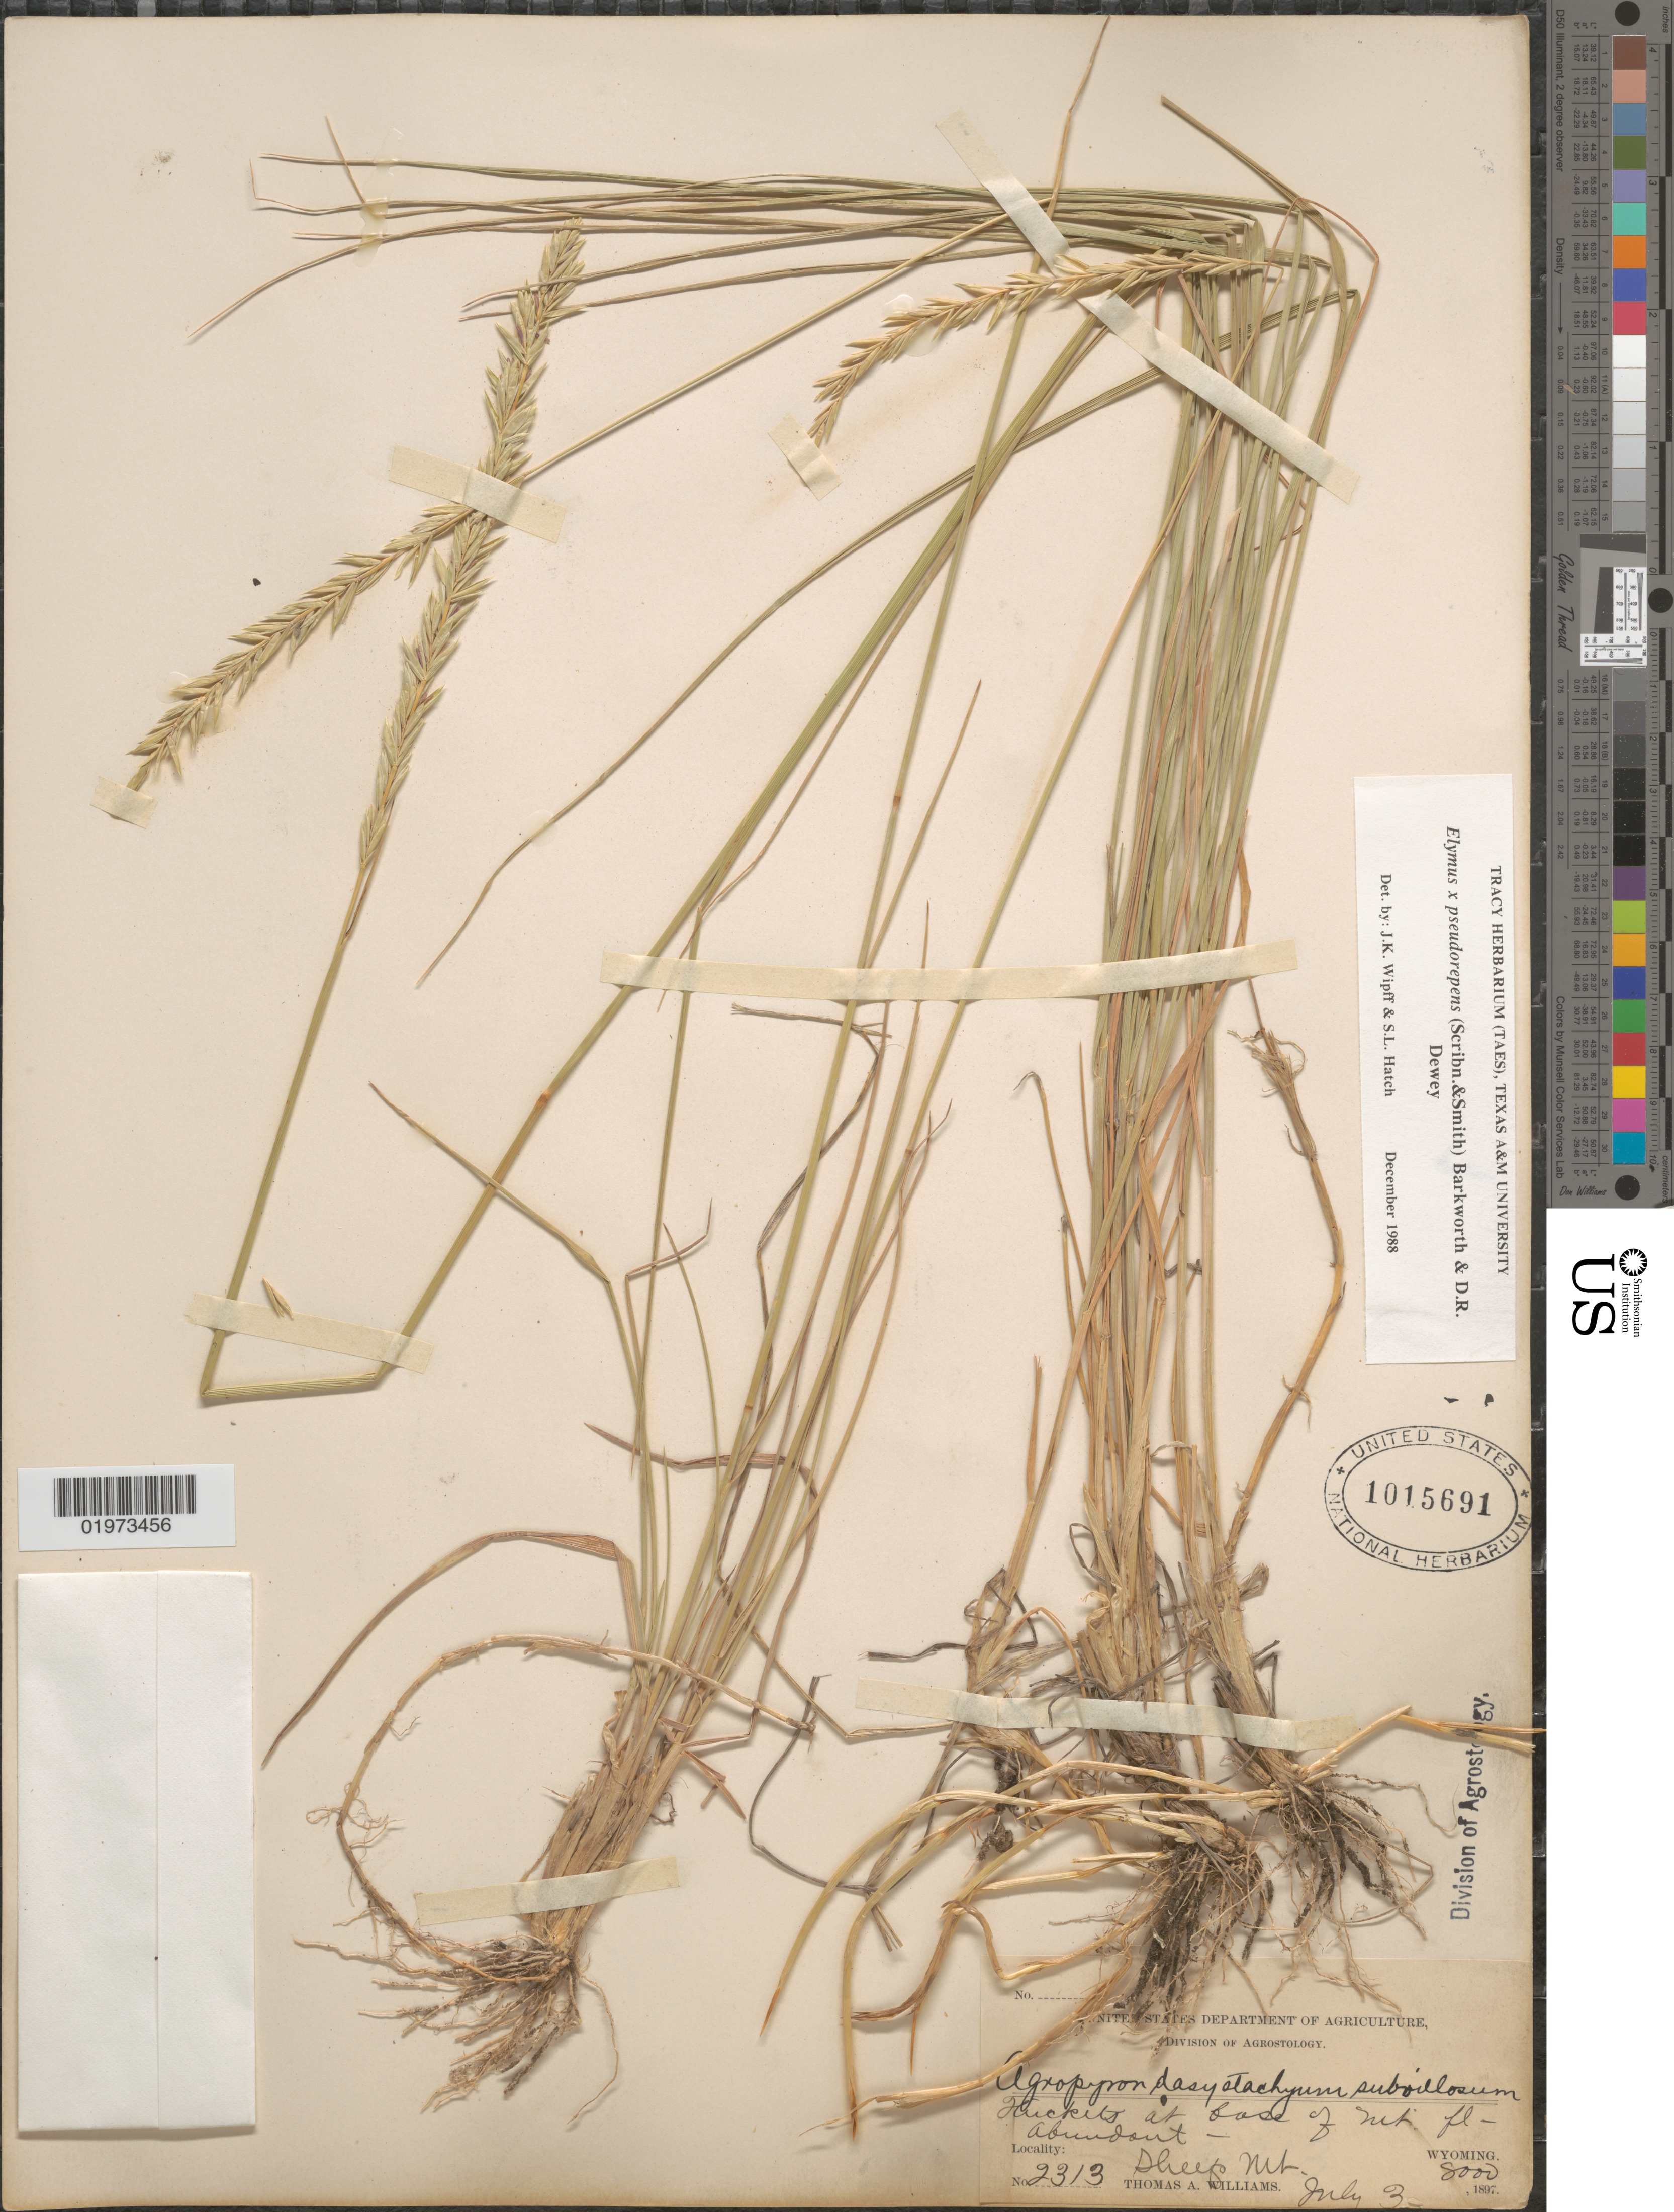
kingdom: Plantae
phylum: Tracheophyta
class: Liliopsida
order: Poales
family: Poaceae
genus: Elymus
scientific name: Elymus x pseudorepens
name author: (Scribn. & J.G. Sm.) Barkworth & Dewey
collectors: T. A. Williams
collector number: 2313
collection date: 1897-07-03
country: United States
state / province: Wyoming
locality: Thickets at base of Mt. Sheep Mt.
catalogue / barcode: US 1015691